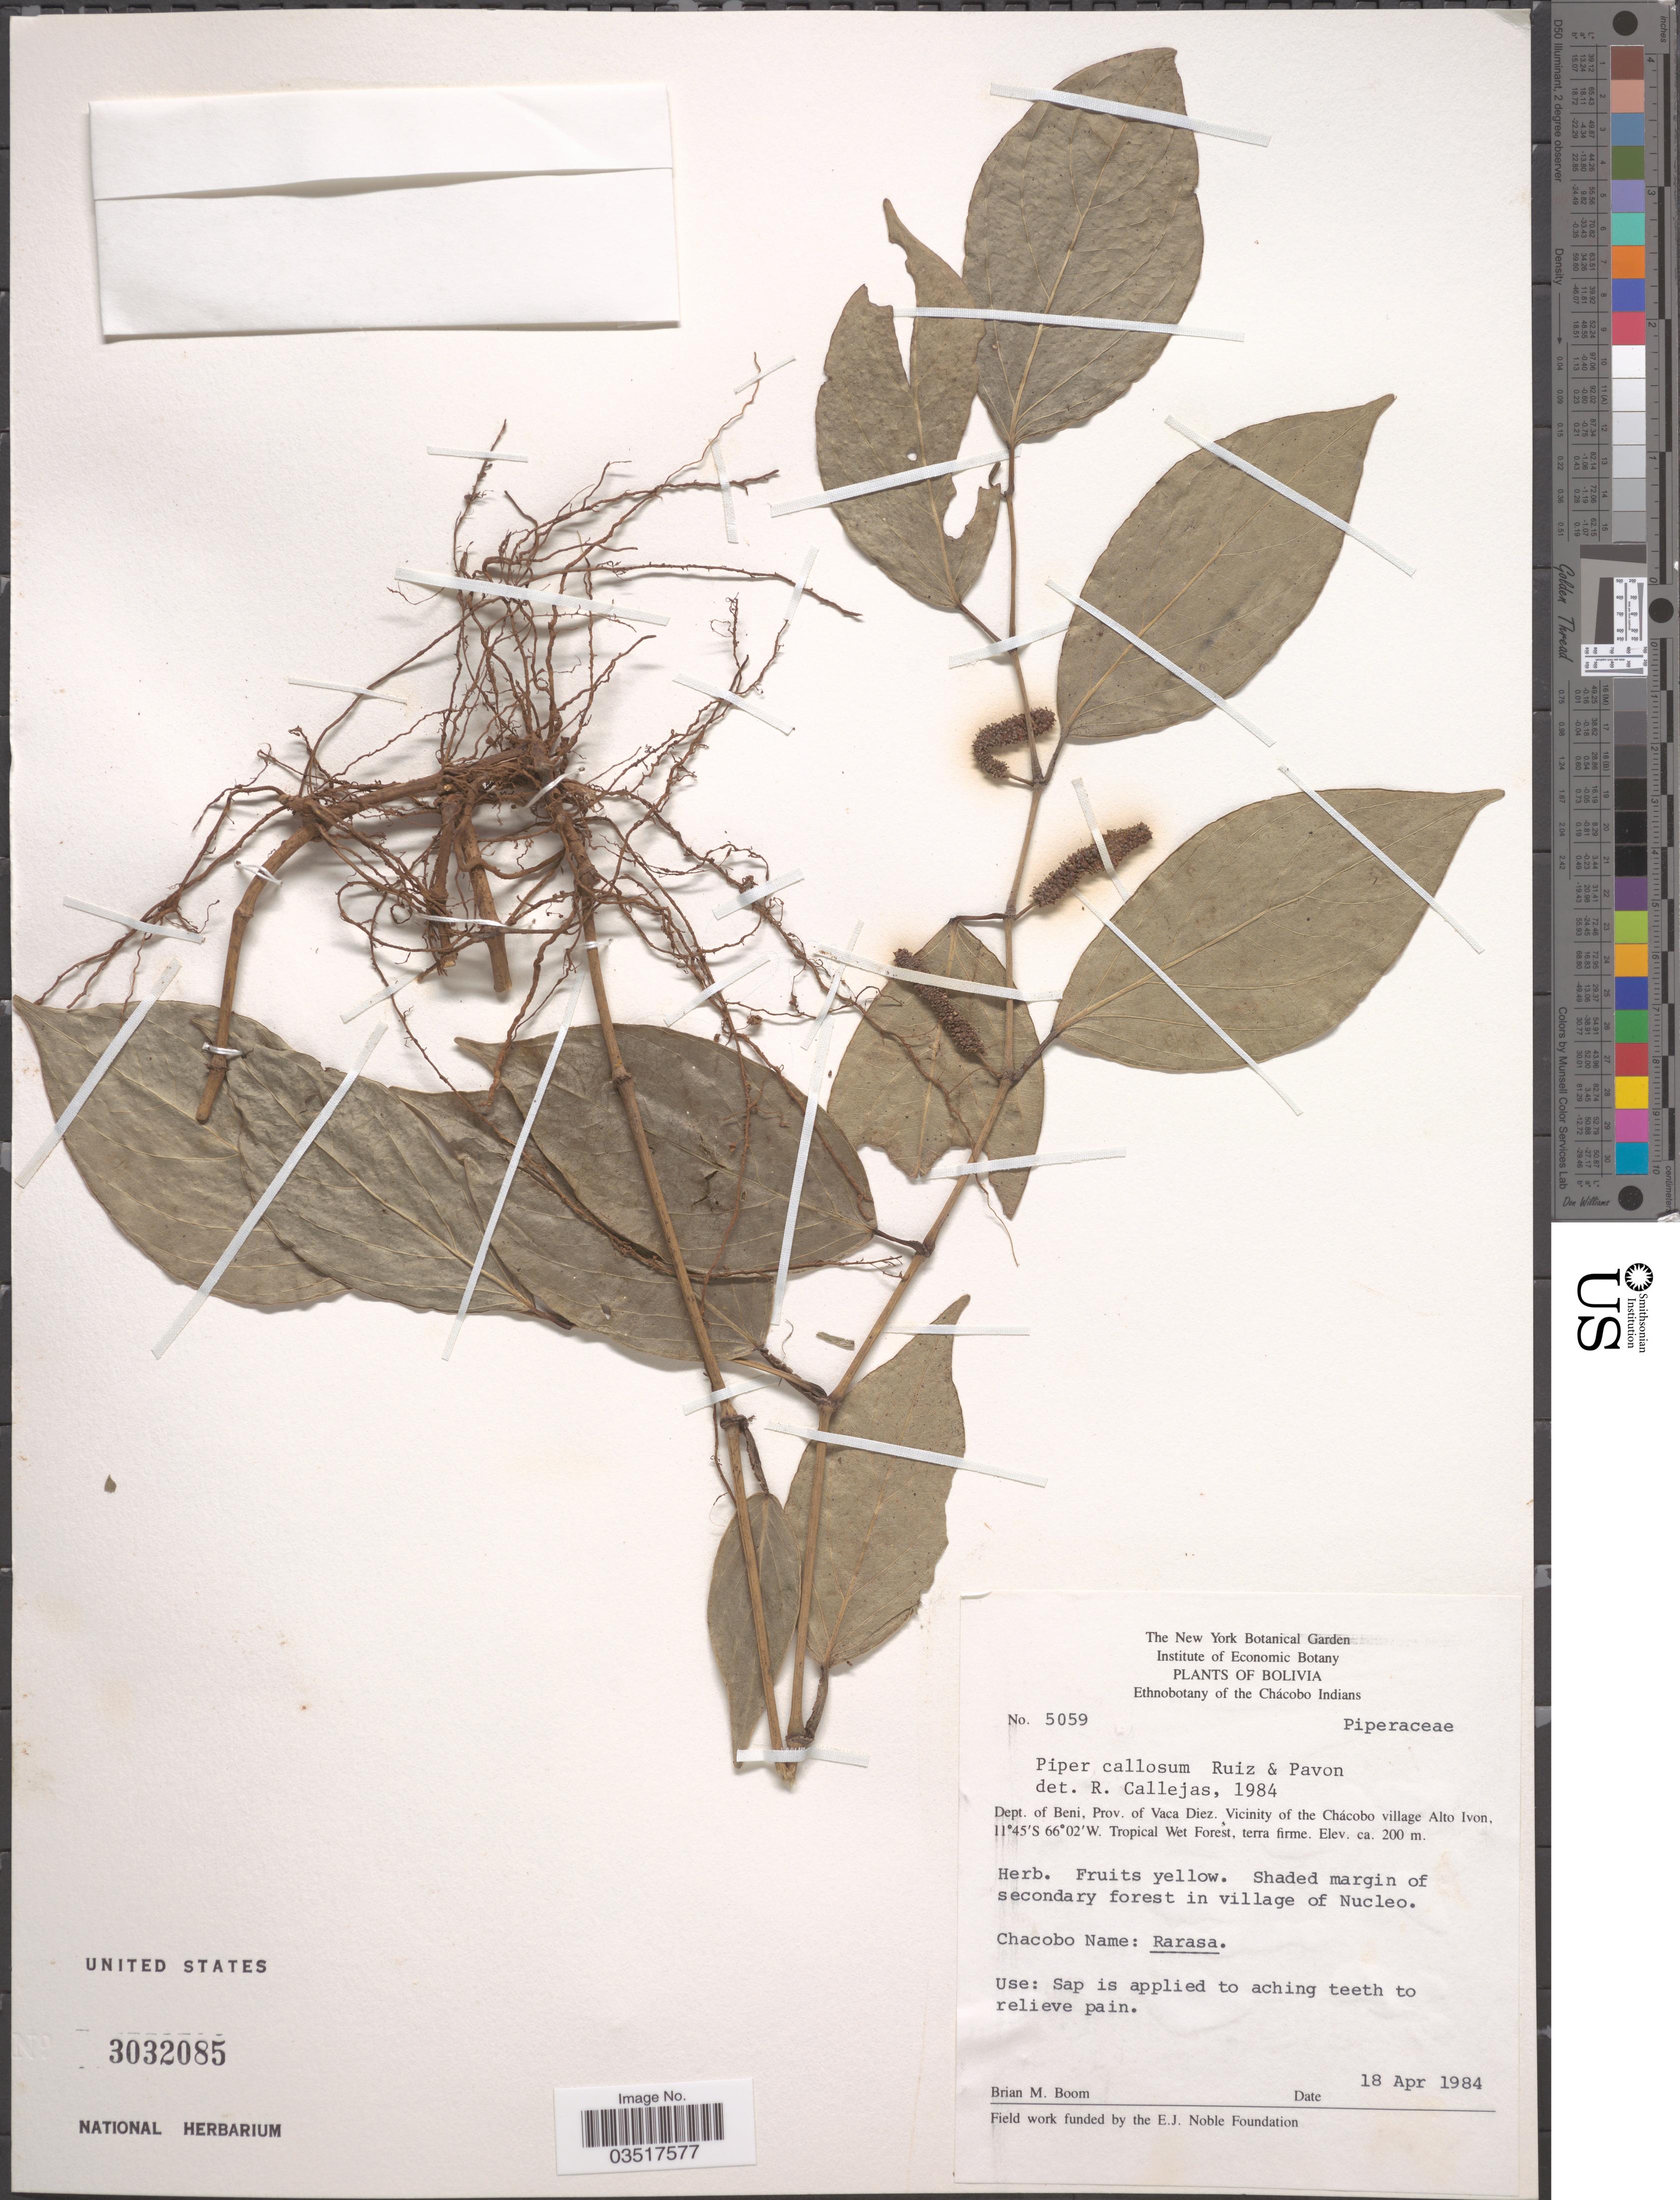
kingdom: Plantae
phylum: Tracheophyta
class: Magnoliopsida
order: Piperales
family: Piperaceae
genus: Piper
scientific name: Piper callosum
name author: Ruiz & Pav.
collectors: B. M. Boom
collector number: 5059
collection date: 1984-04-18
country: Bolivia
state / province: Beni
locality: Dept. of Beni, Prov. of Vaca Diez. Vicinity of the Chácobo village Alto Ivon.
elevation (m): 200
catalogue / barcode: US 3032085